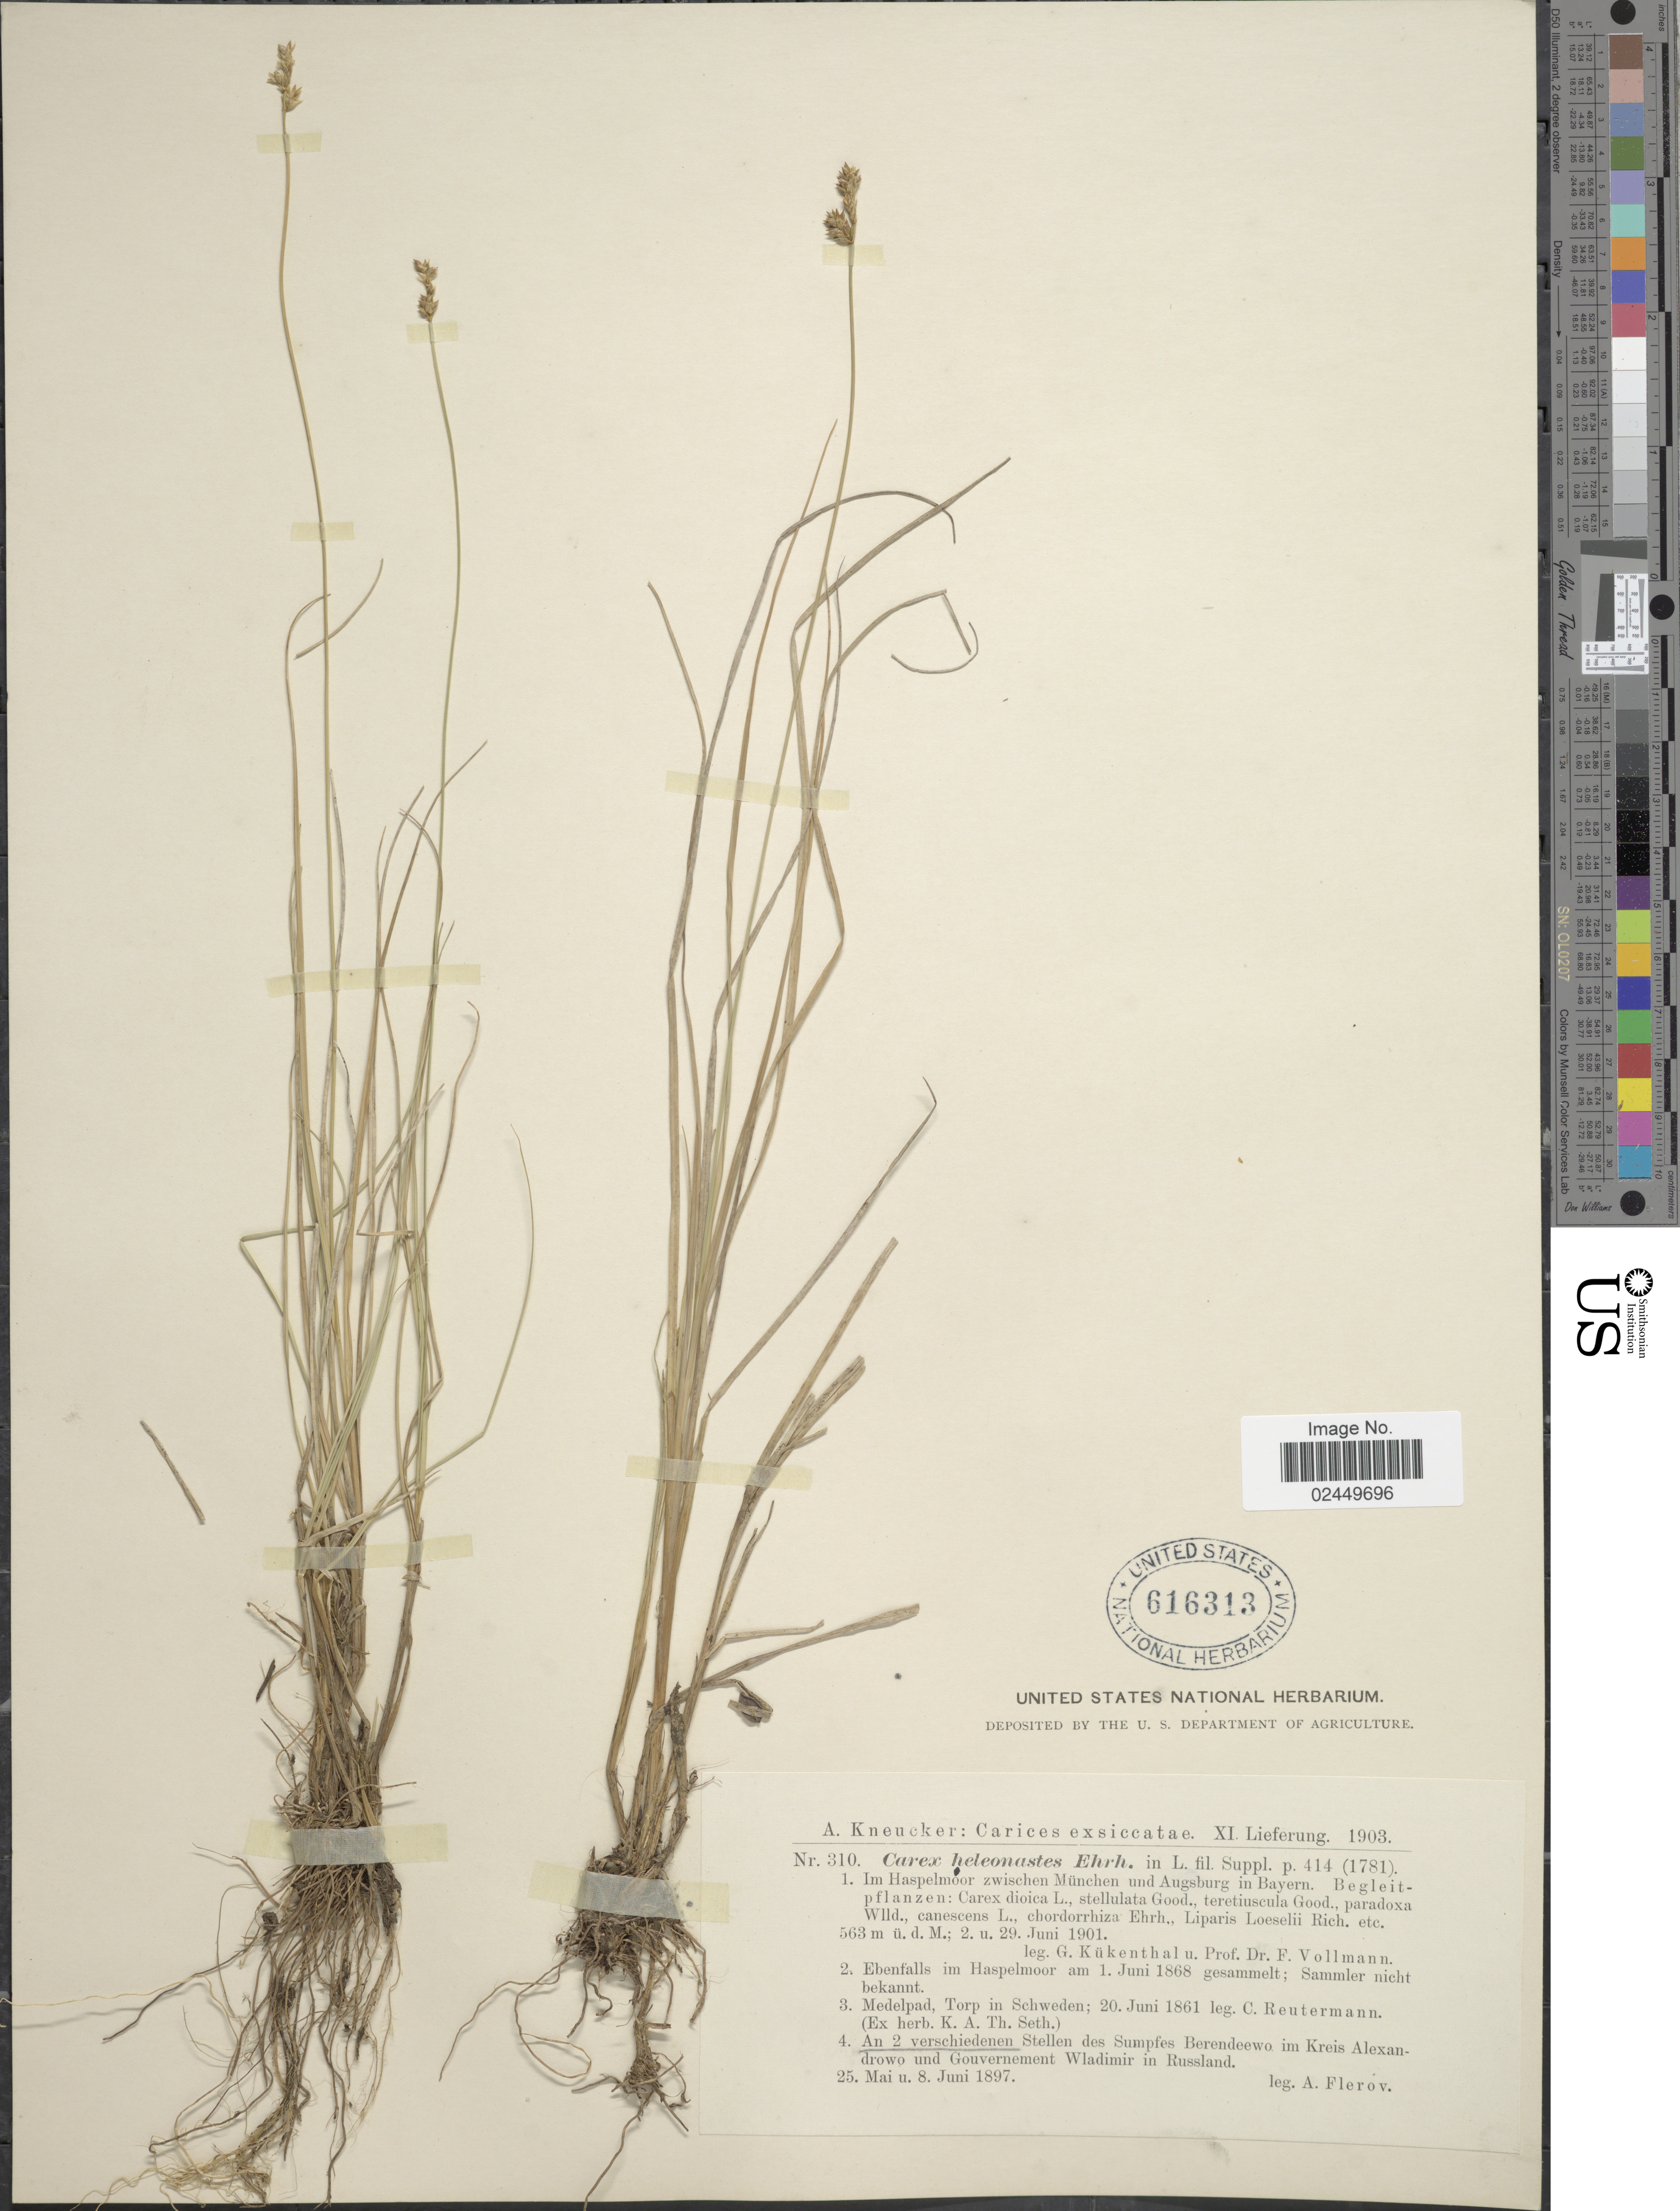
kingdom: Plantae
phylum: Tracheophyta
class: Liliopsida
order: Poales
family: Cyperaceae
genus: Carex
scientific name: Carex heleonastes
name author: Ehrh. ex L. f.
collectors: A. Flerov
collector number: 310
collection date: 1897-05-25/1897-06-08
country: Russian Federation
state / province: Vladimir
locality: An 2 verschiedenen Stellen des Sumpfes Berendeewo im Kreis Alexandrowo und Gouvernement Wladimir in Russland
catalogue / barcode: US 616313